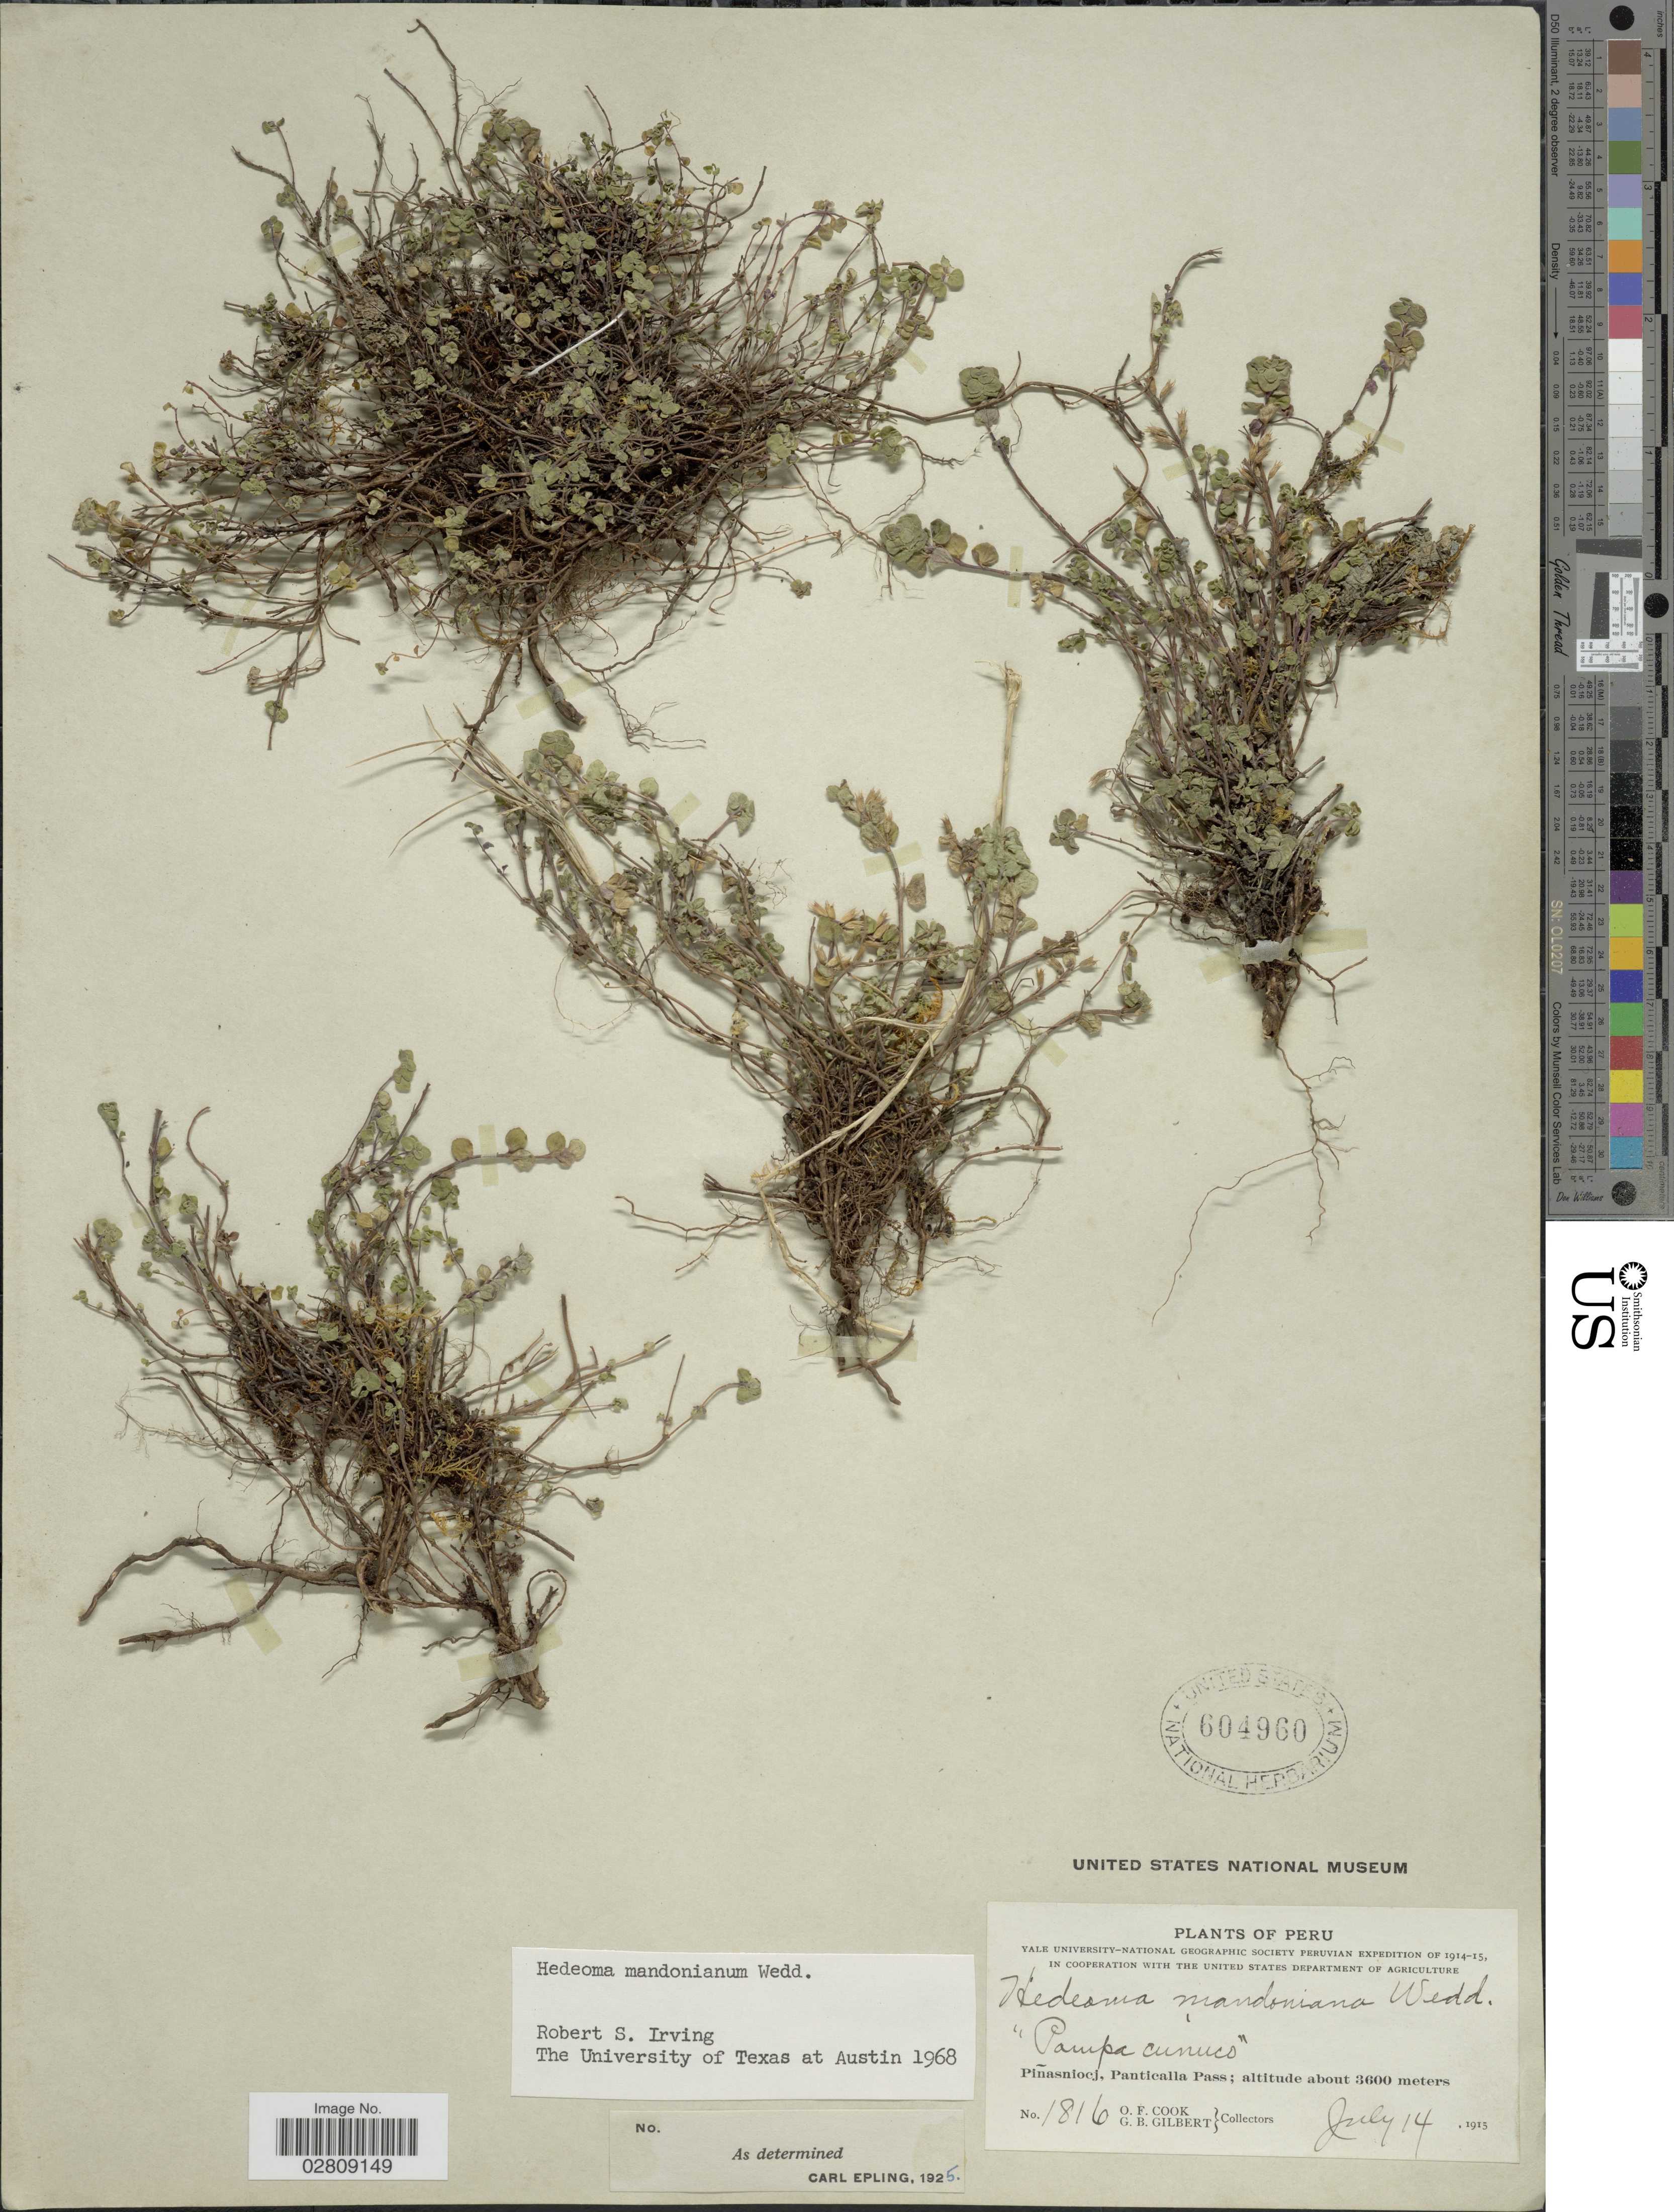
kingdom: Plantae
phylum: Tracheophyta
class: Magnoliopsida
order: Lamiales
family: Lamiaceae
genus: Hedeoma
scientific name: Hedeoma mandoniana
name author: Wedd.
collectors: O. F. Cook & G. B. Gilbert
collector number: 1816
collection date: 1915-07-14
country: Peru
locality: Piñasniocj, Panticalla Pass.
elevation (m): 3600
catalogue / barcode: US 604960